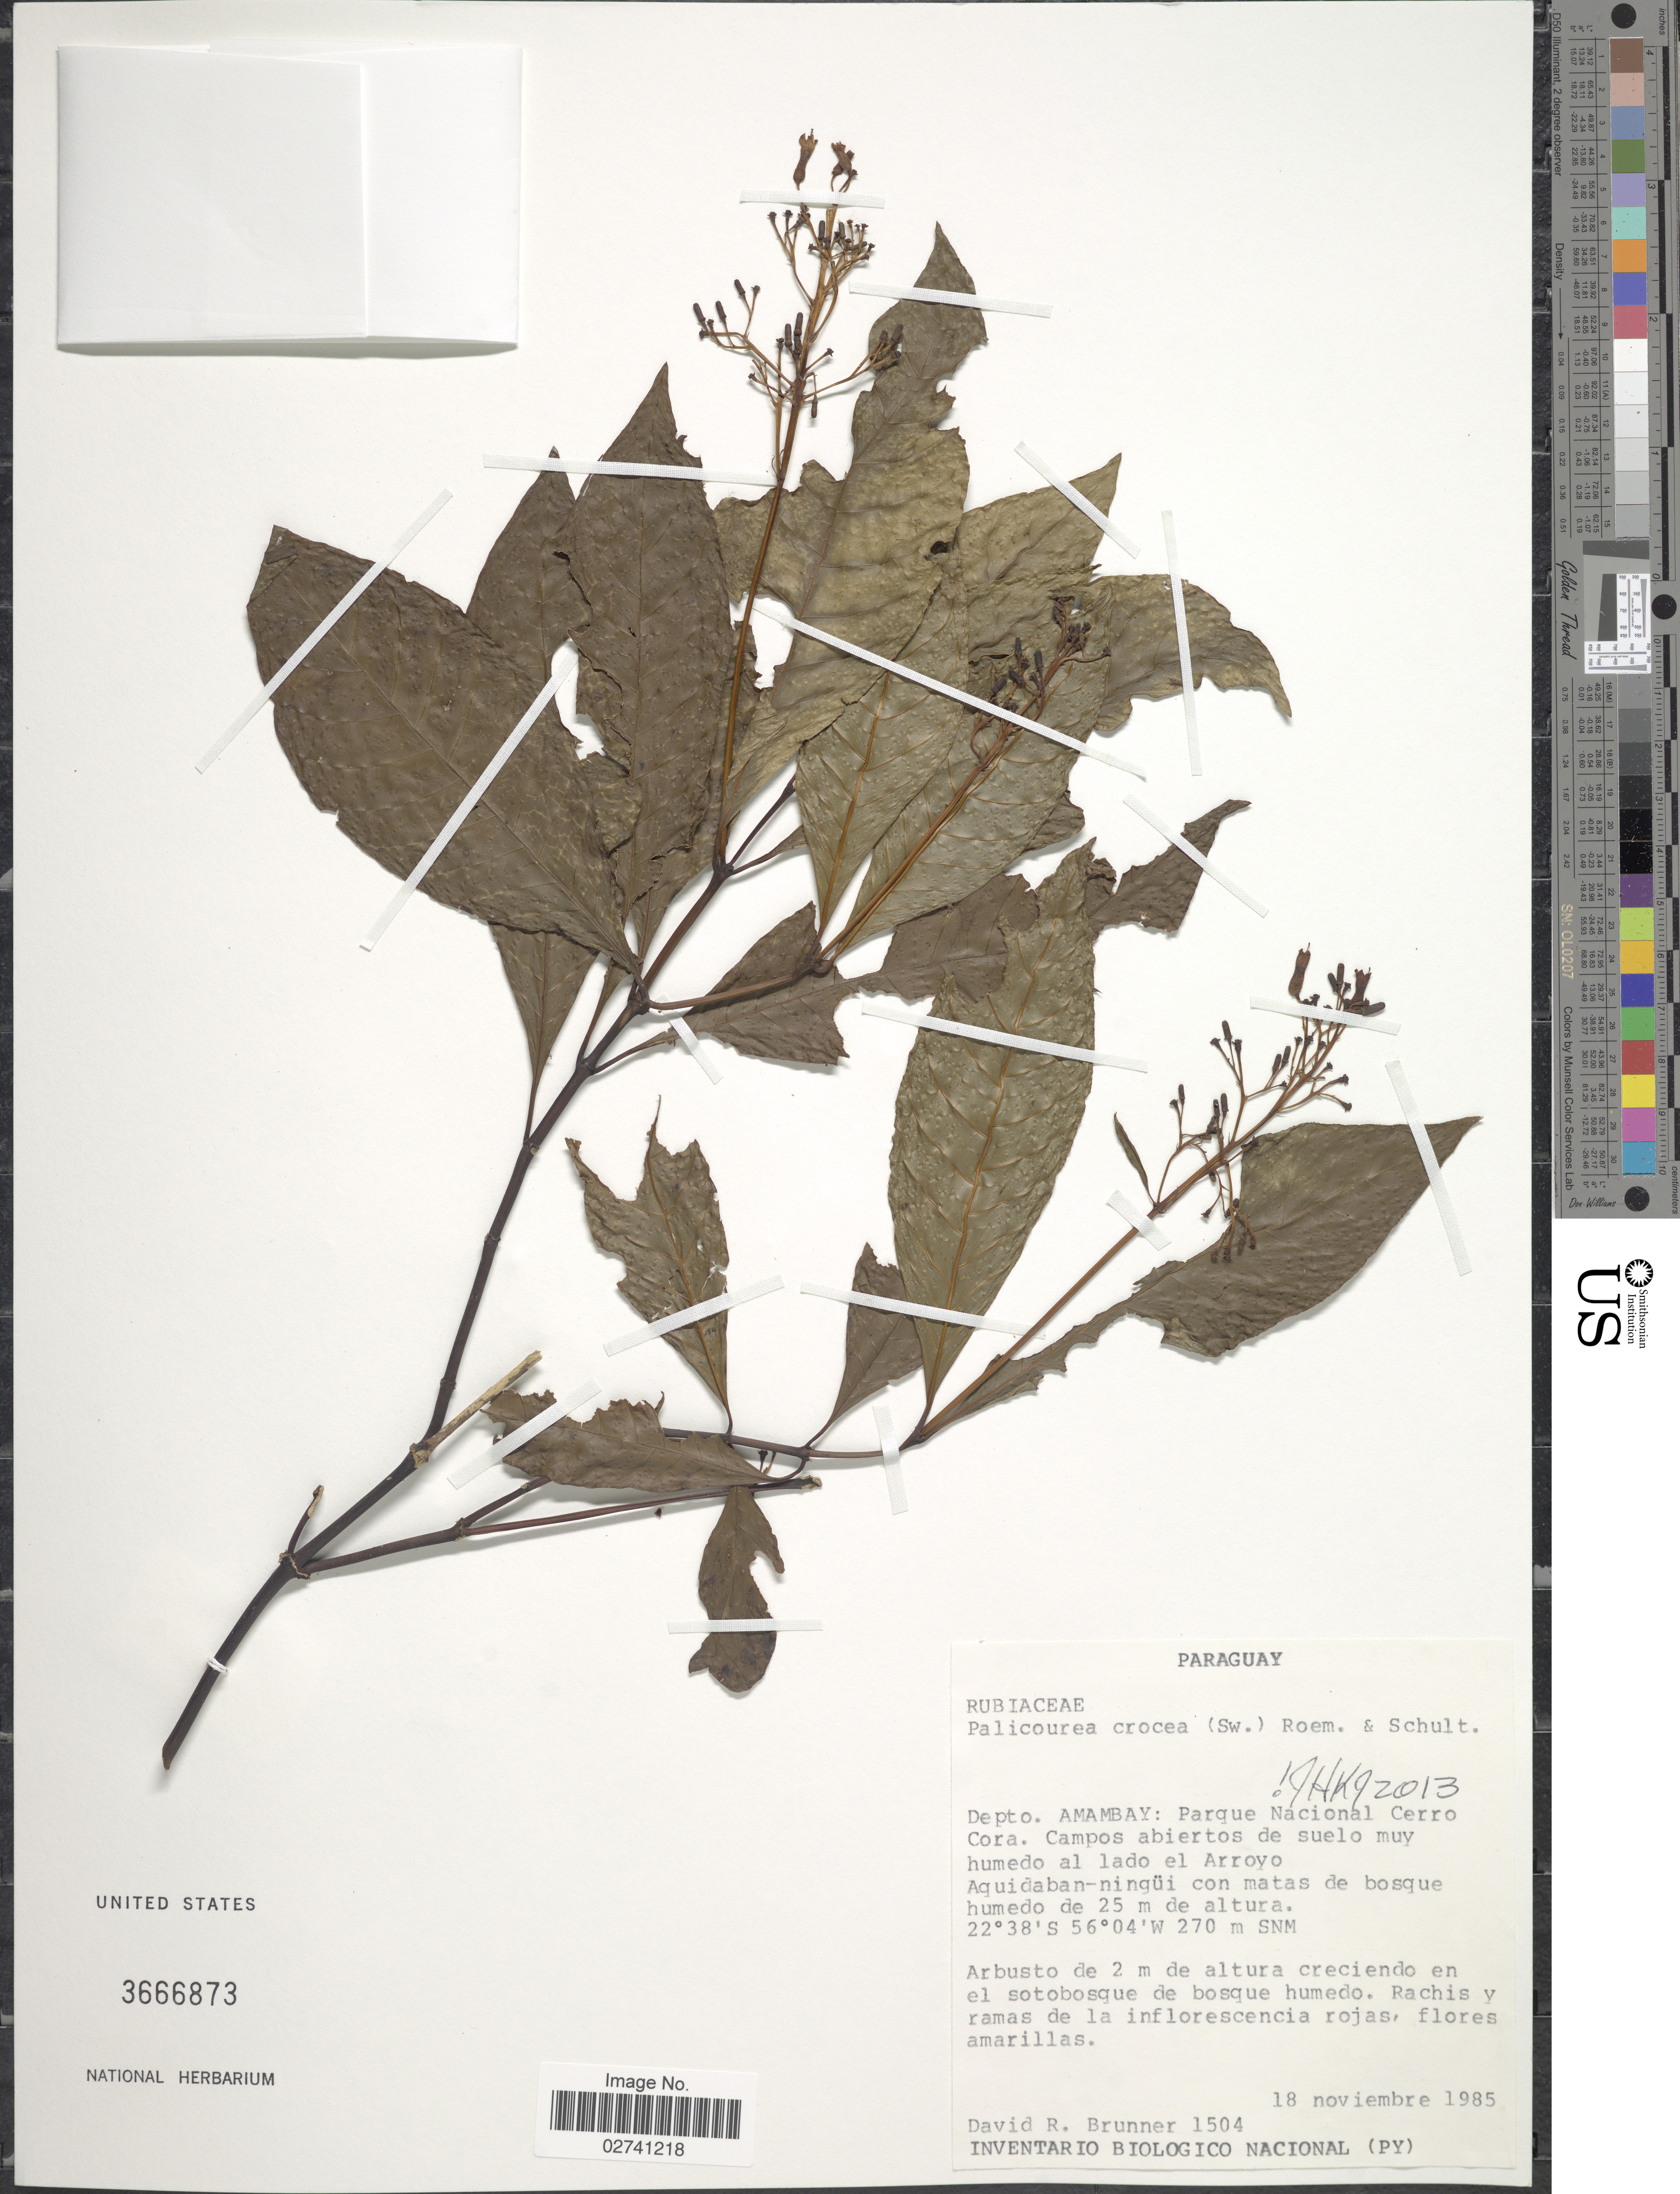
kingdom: Plantae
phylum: Tracheophyta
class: Magnoliopsida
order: Gentianales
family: Rubiaceae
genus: Palicourea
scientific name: Palicourea crocea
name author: (Sw.) Schult.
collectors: D. R. Brunner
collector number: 1504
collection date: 1985-11-18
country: Paraguay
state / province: Amambay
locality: Parque Nacional Cerro Cora. Campos abiertos de suelo muy humedo al lado el Arroyo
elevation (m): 270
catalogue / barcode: US 3666873